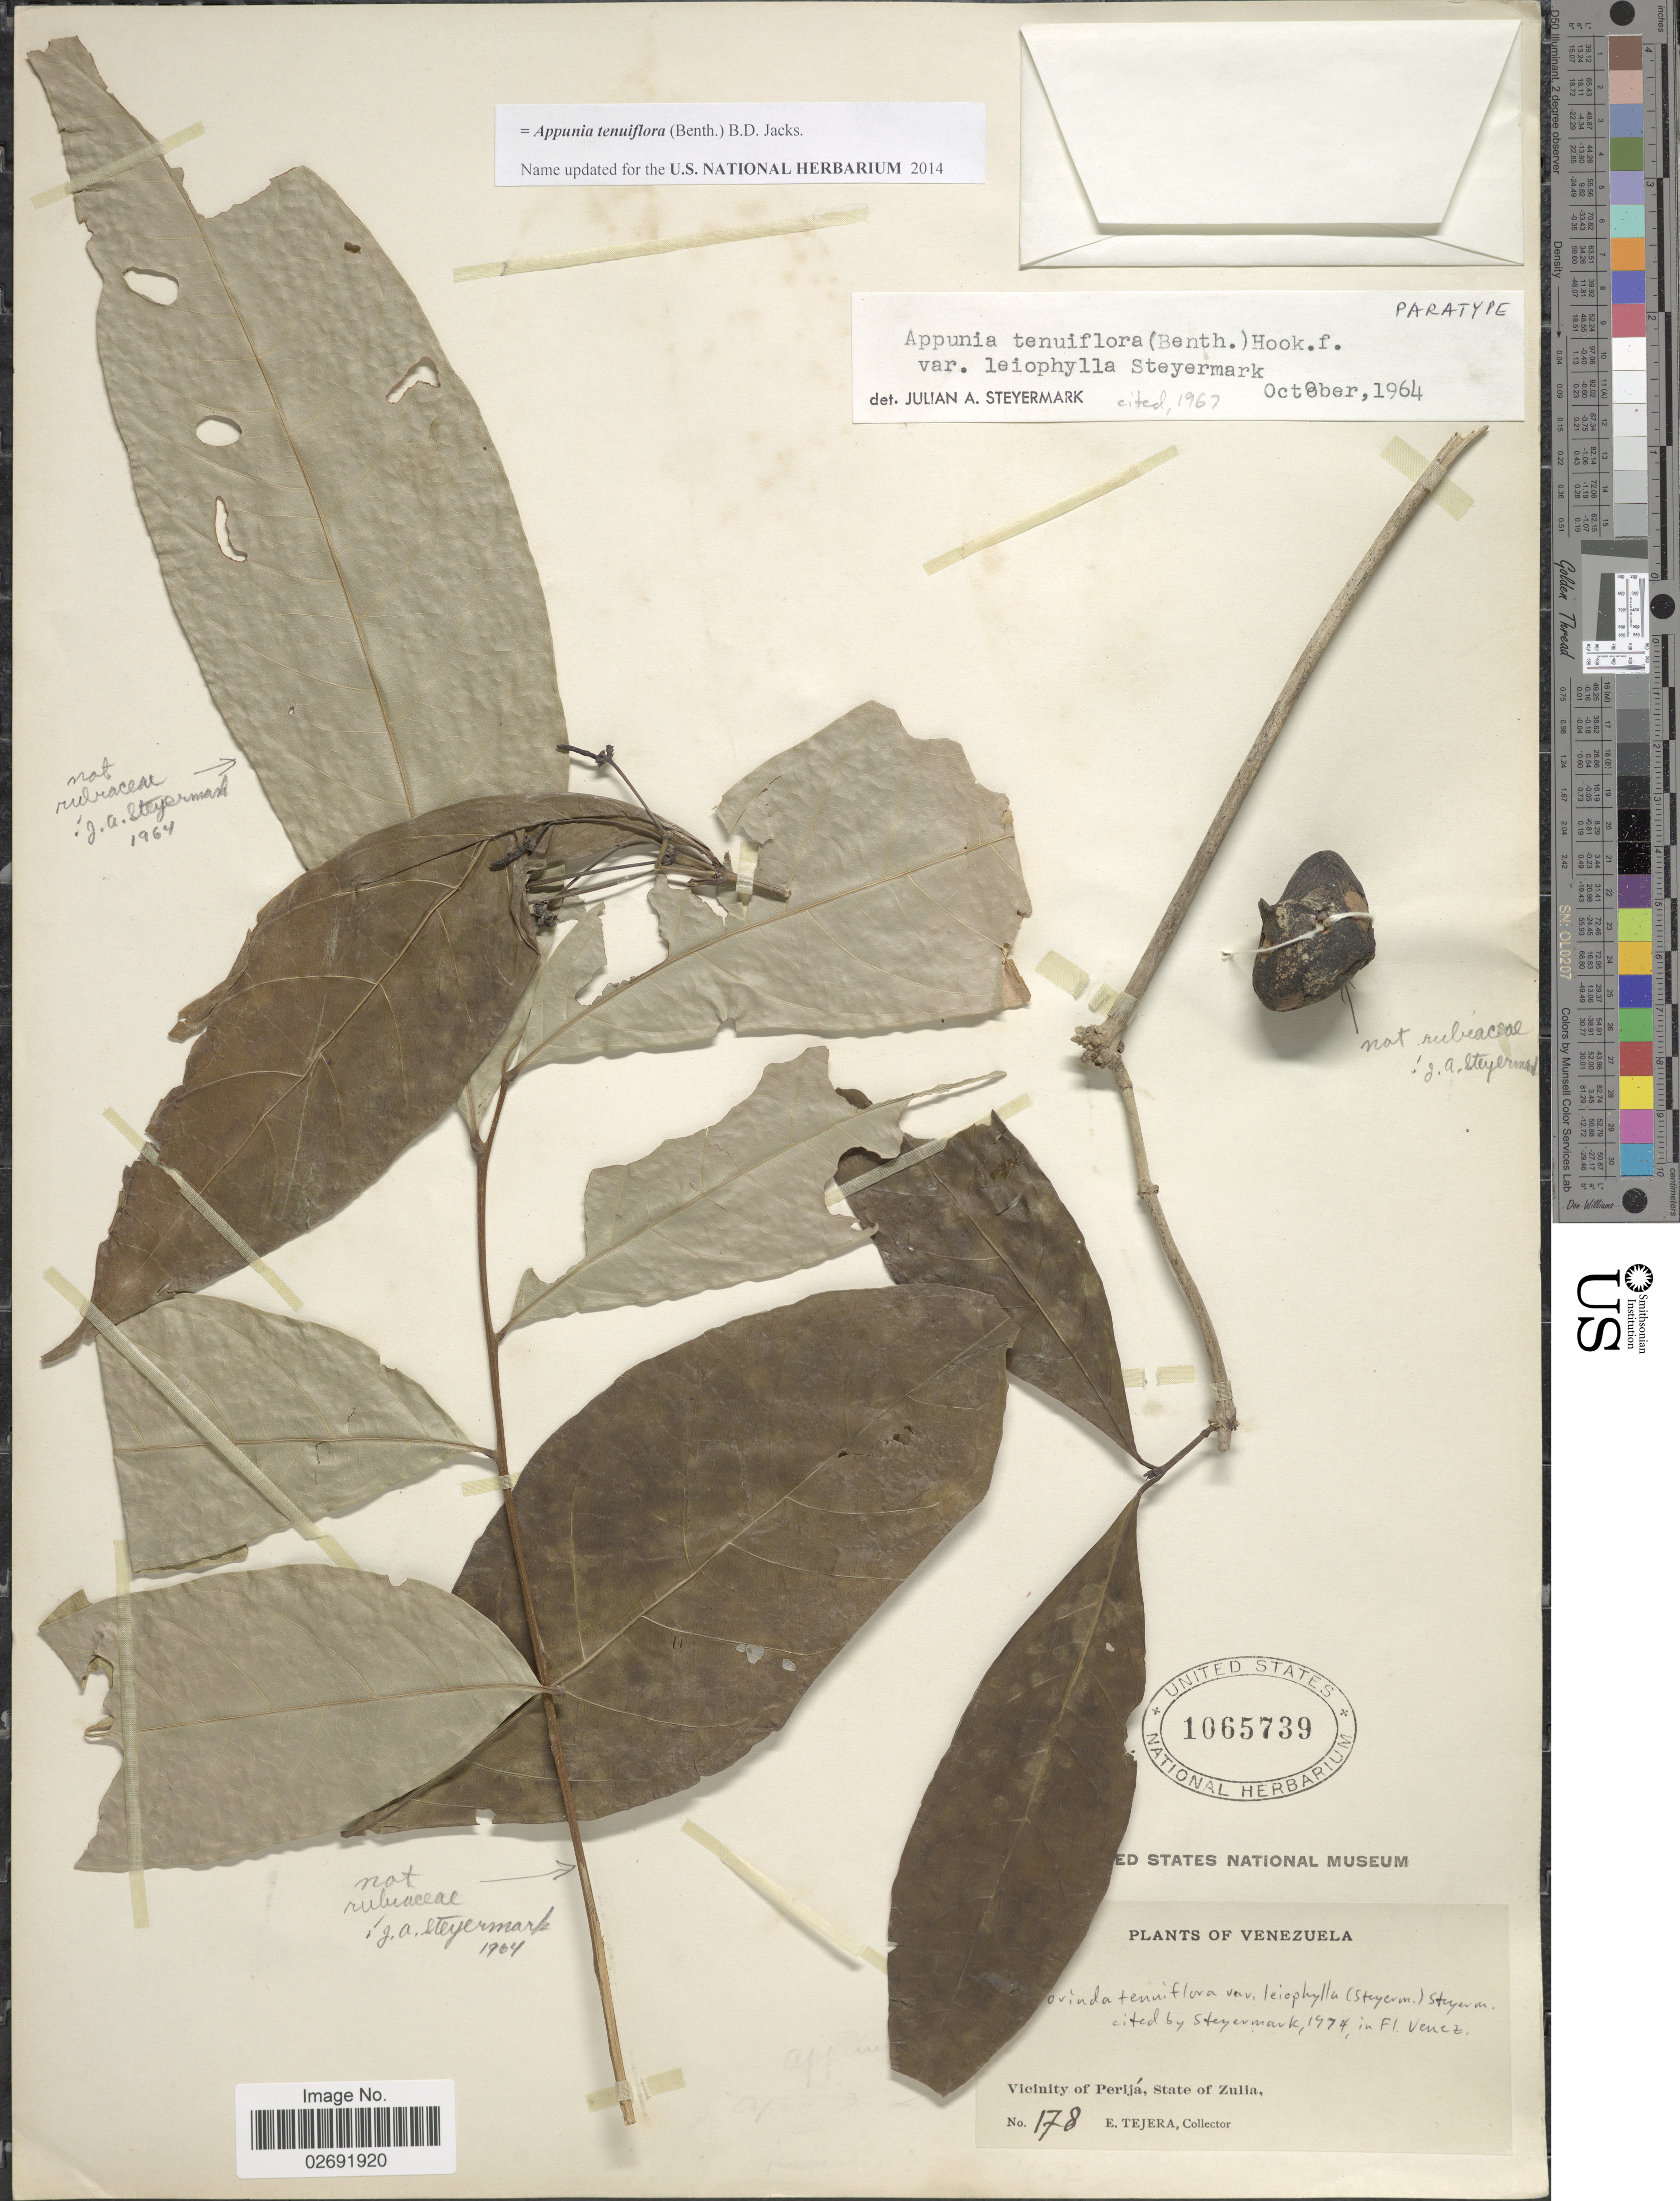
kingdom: Plantae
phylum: Tracheophyta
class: Magnoliopsida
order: Gentianales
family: Rubiaceae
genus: Appunia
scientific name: Appunia tenuiflora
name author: (Benth.) Hook. f. ex B.D. Jacks.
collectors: E. Tejera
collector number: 178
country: Venezuela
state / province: Zulia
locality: Vicinity of Perijá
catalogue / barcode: US 1065739